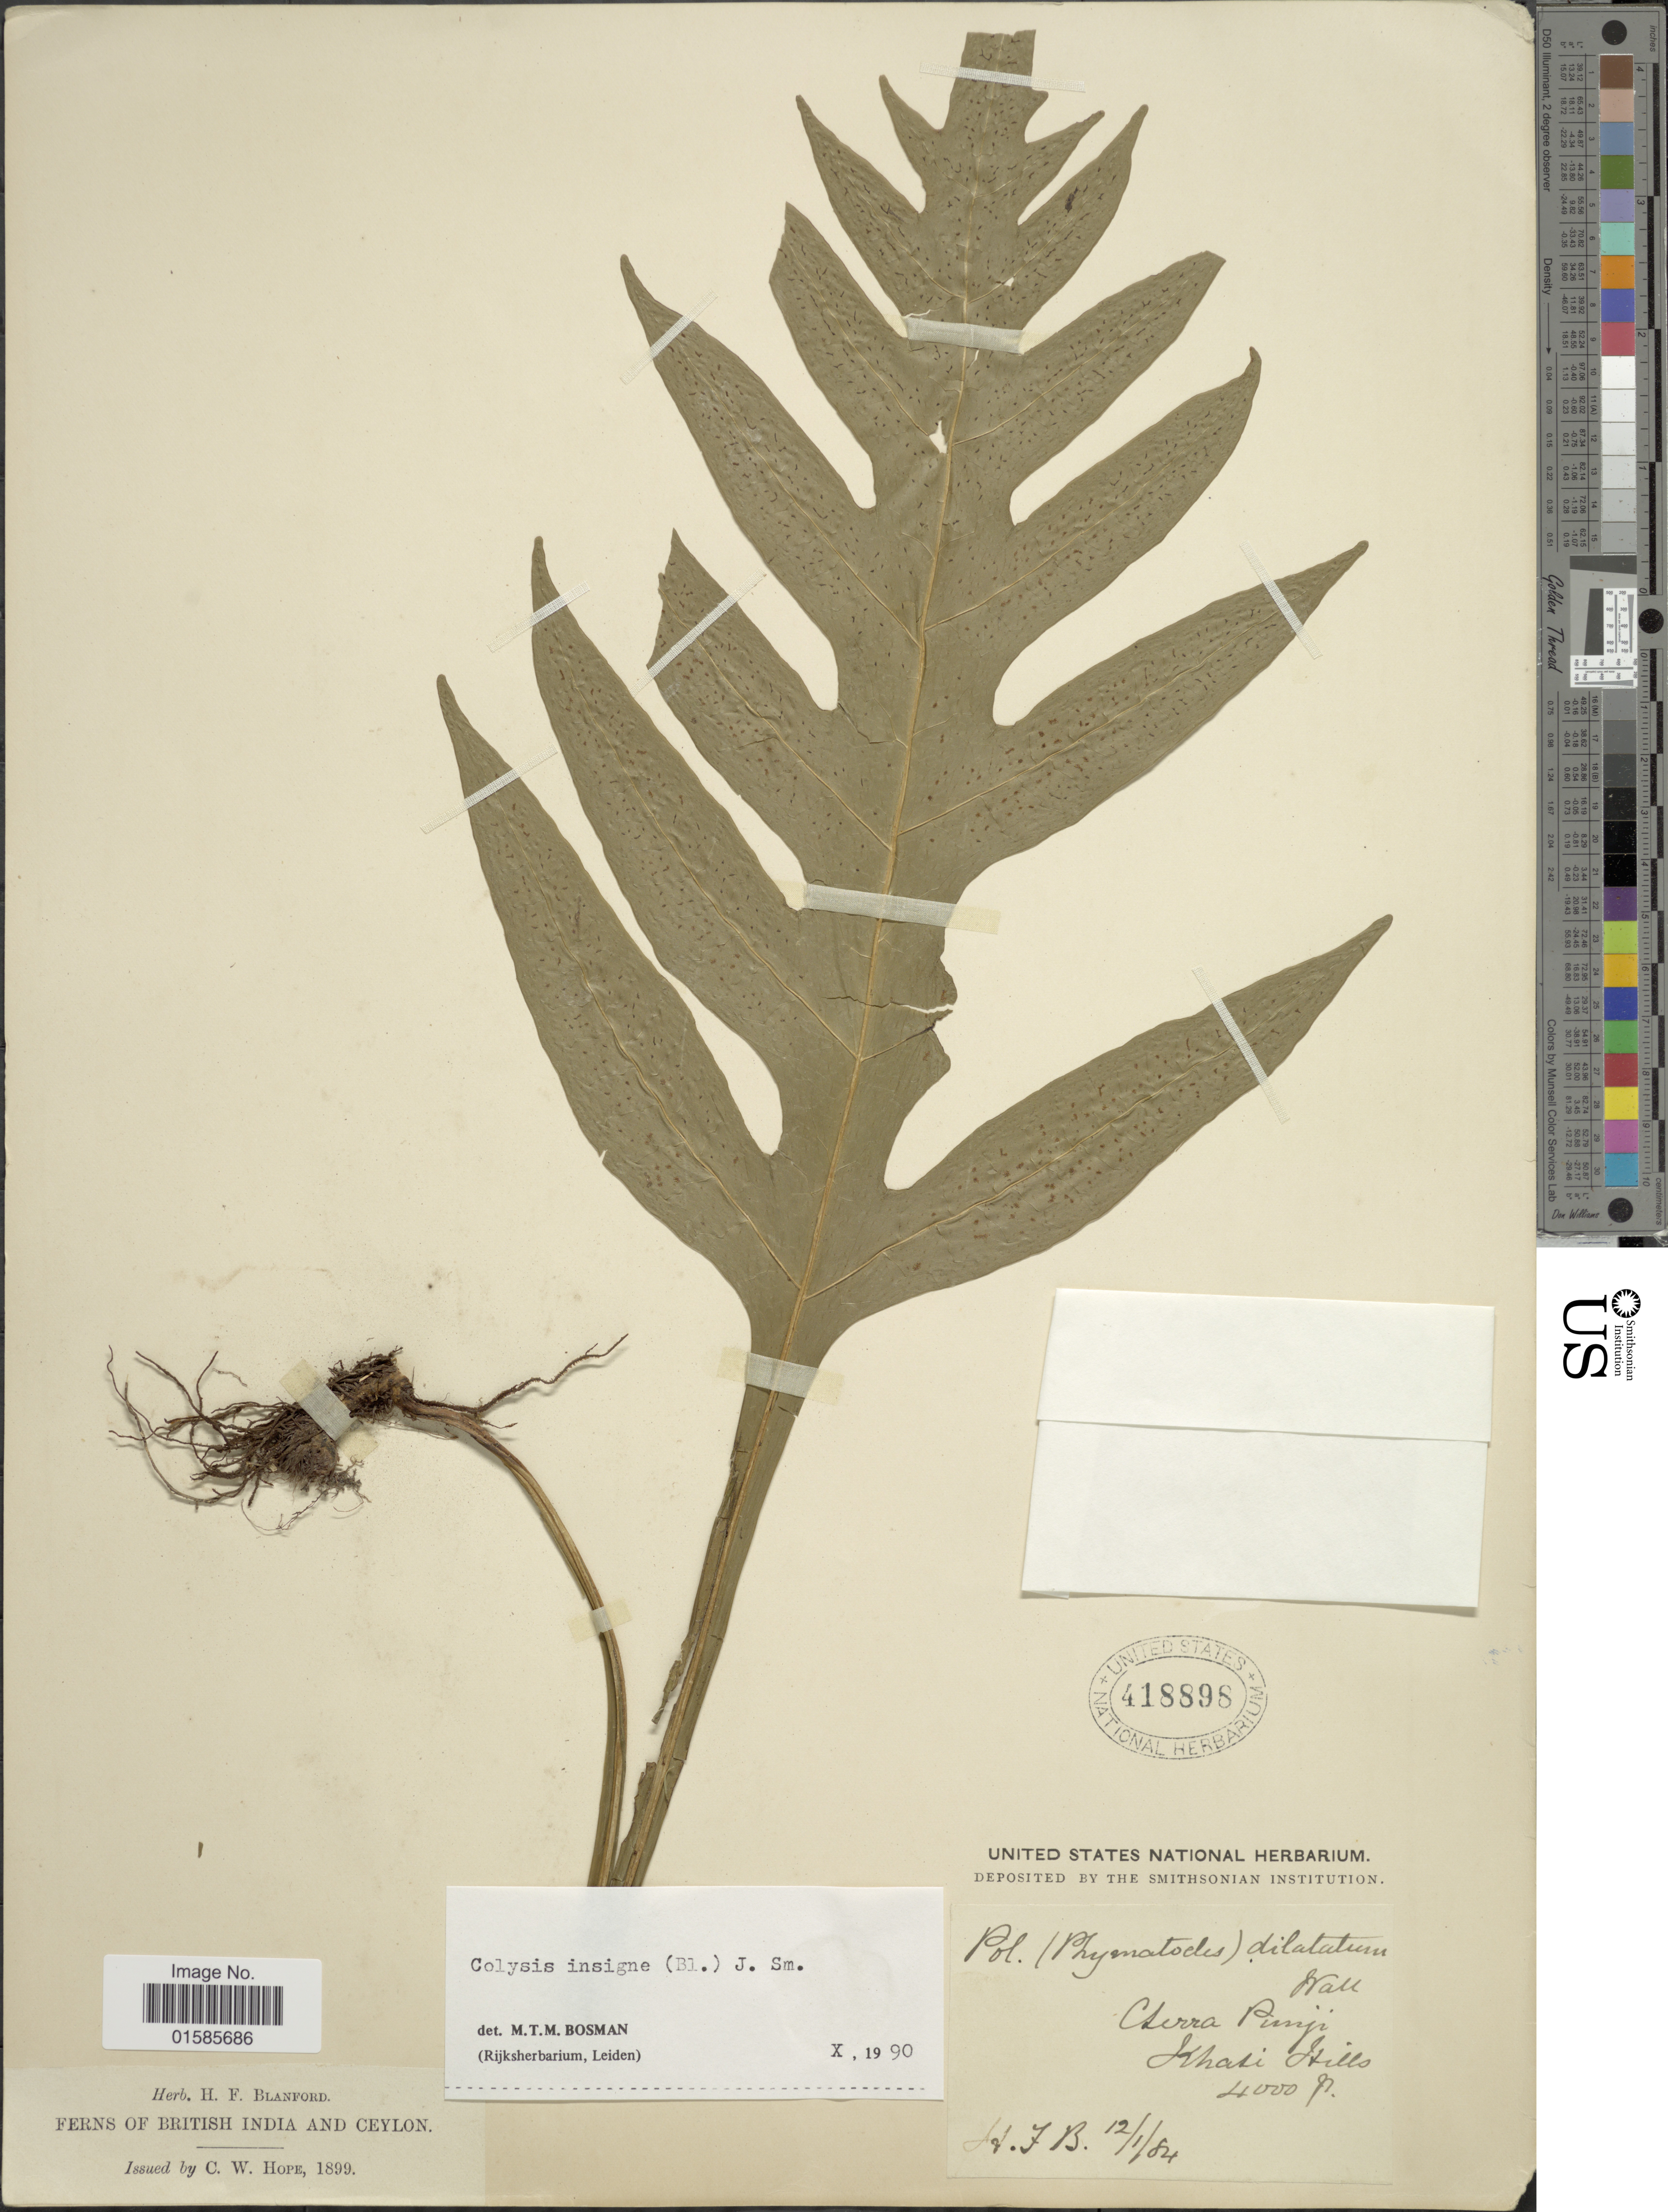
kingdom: Plantae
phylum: Tracheophyta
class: Polypodiopsida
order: Polypodiales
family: Polypodiaceae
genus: Microsorum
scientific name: Microsorum insigne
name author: (Blume) Copel.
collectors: H. Blanford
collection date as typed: Transcribed d/m/y: 12/1/84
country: India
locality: Cherra Punji, Khasi Hills, British India and Ceylon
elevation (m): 1219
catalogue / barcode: US 418896